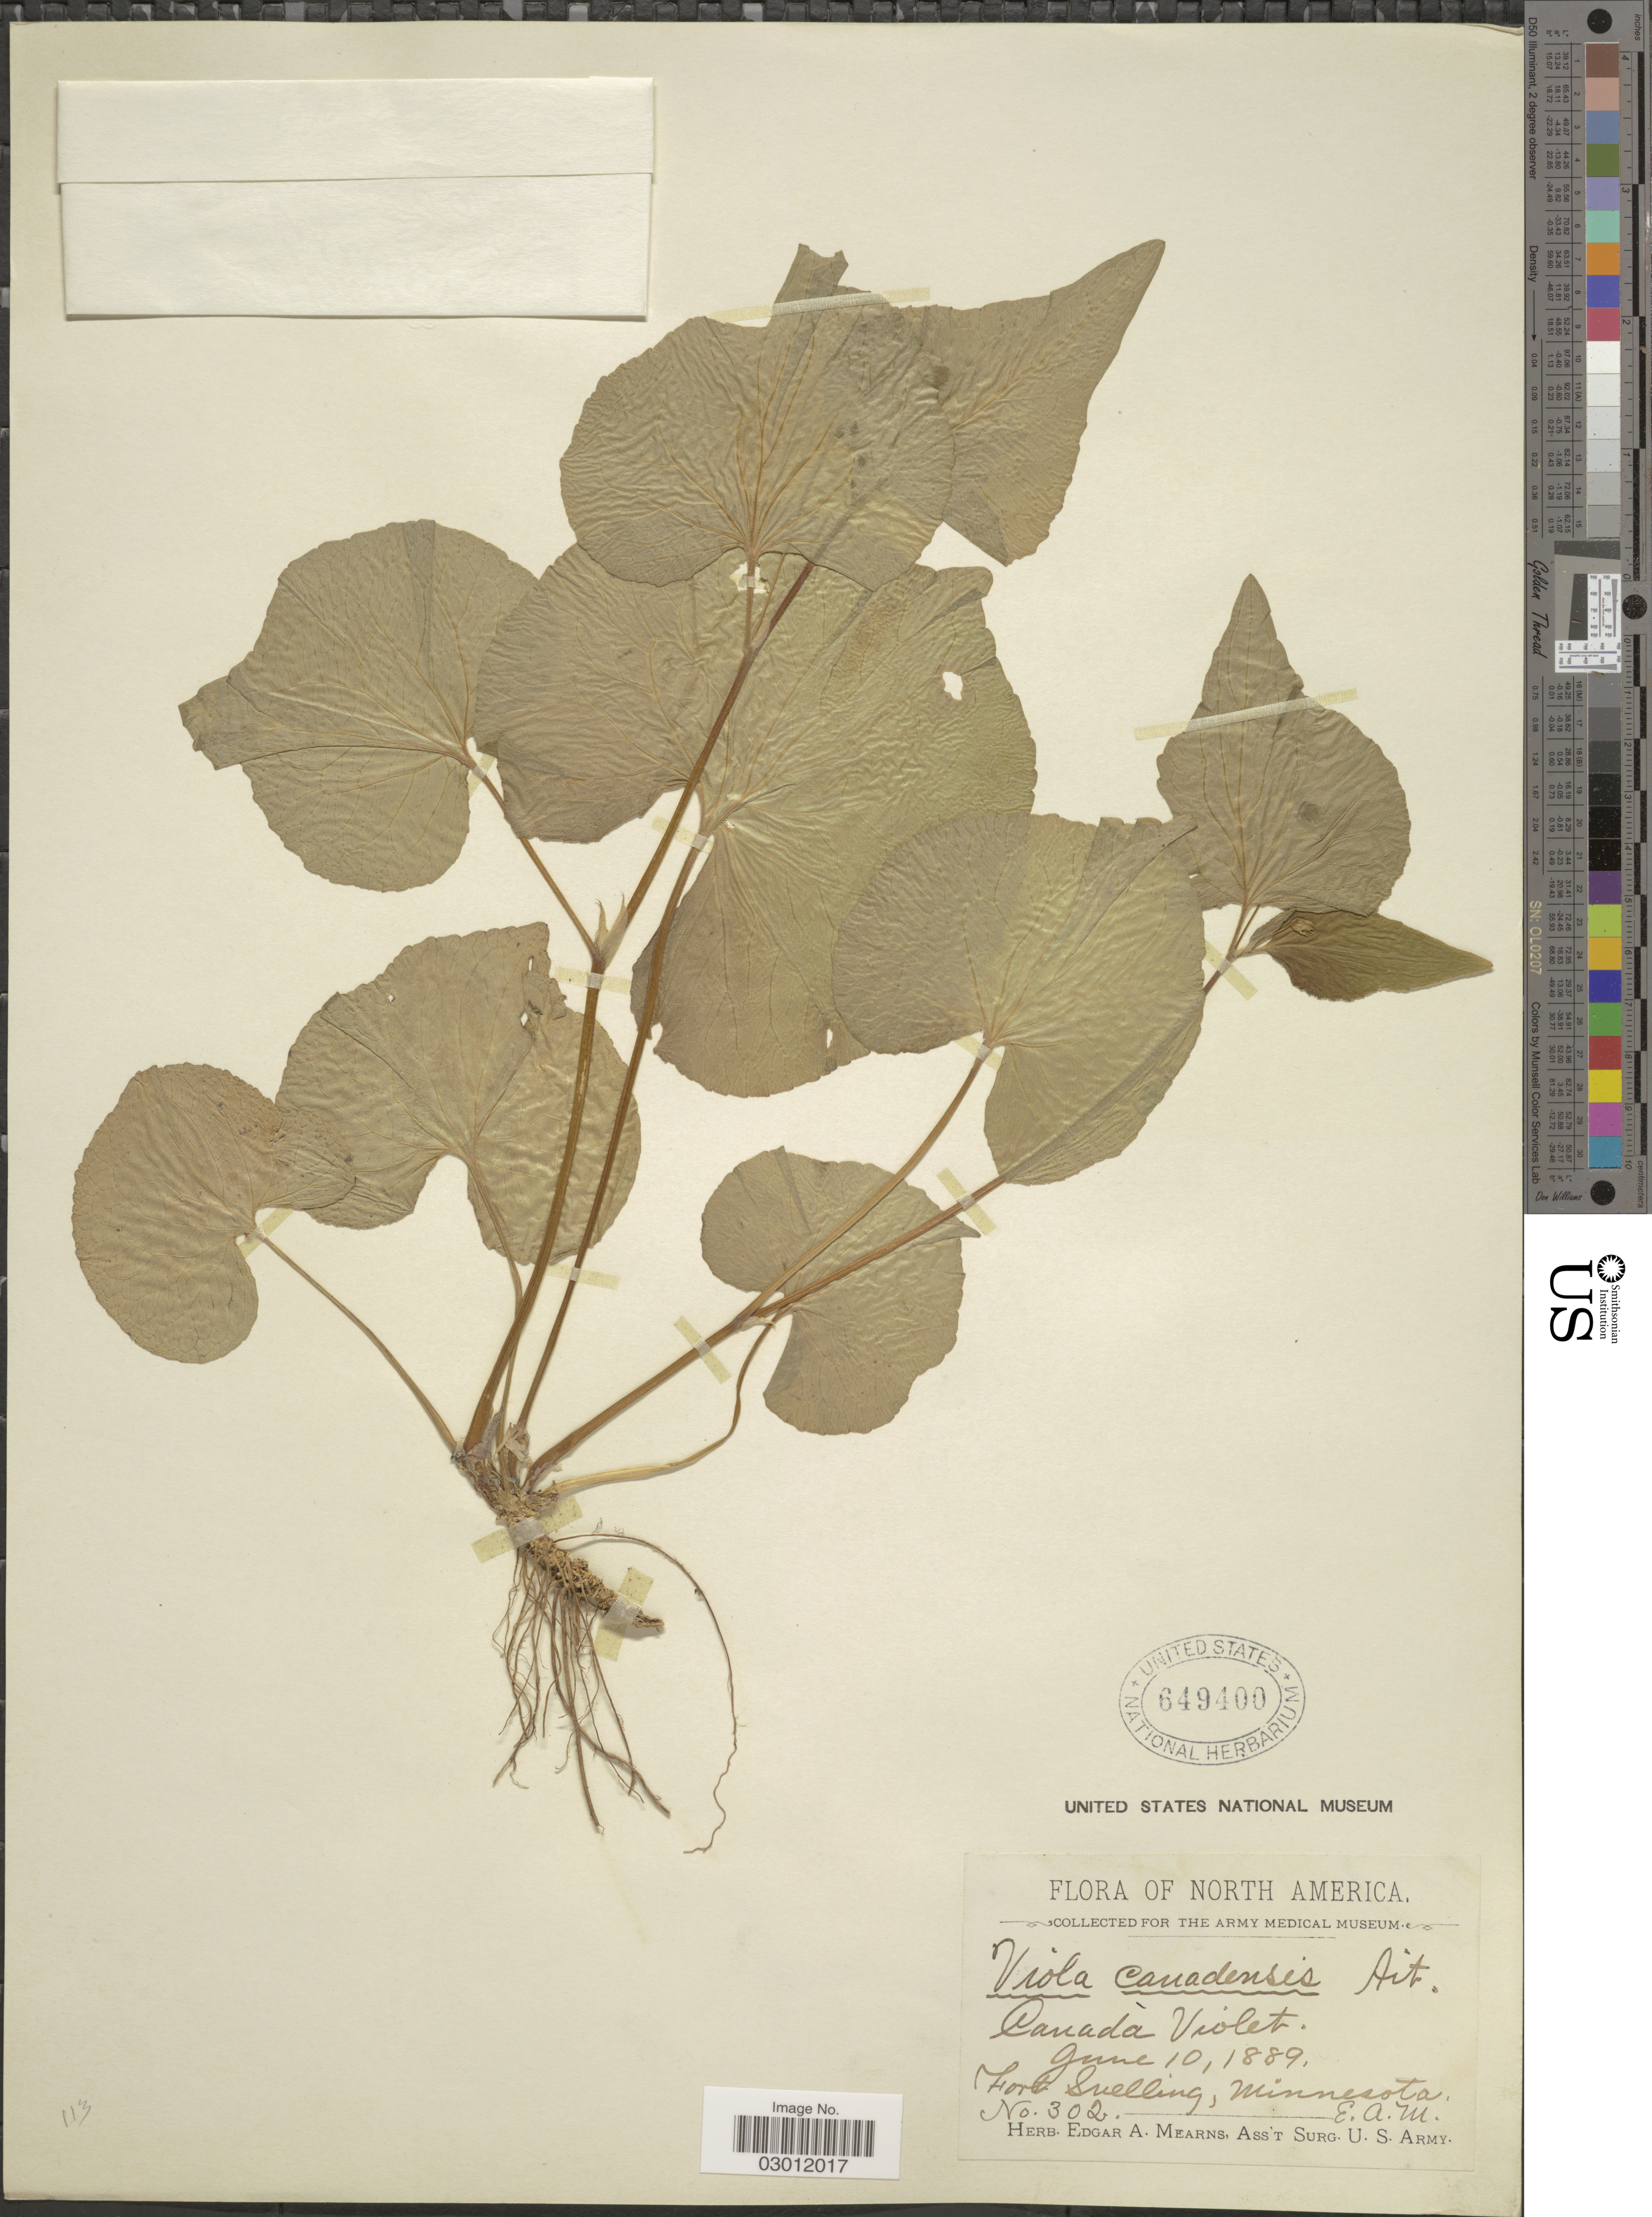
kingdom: Plantae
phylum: Tracheophyta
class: Magnoliopsida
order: Malpighiales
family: Violaceae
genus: Viola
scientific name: Viola canadensis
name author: L.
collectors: E. A. Mearns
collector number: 302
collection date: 1889-06-10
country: United States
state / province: Minnesota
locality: Fort Snelling, Minnesota.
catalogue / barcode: US 649400